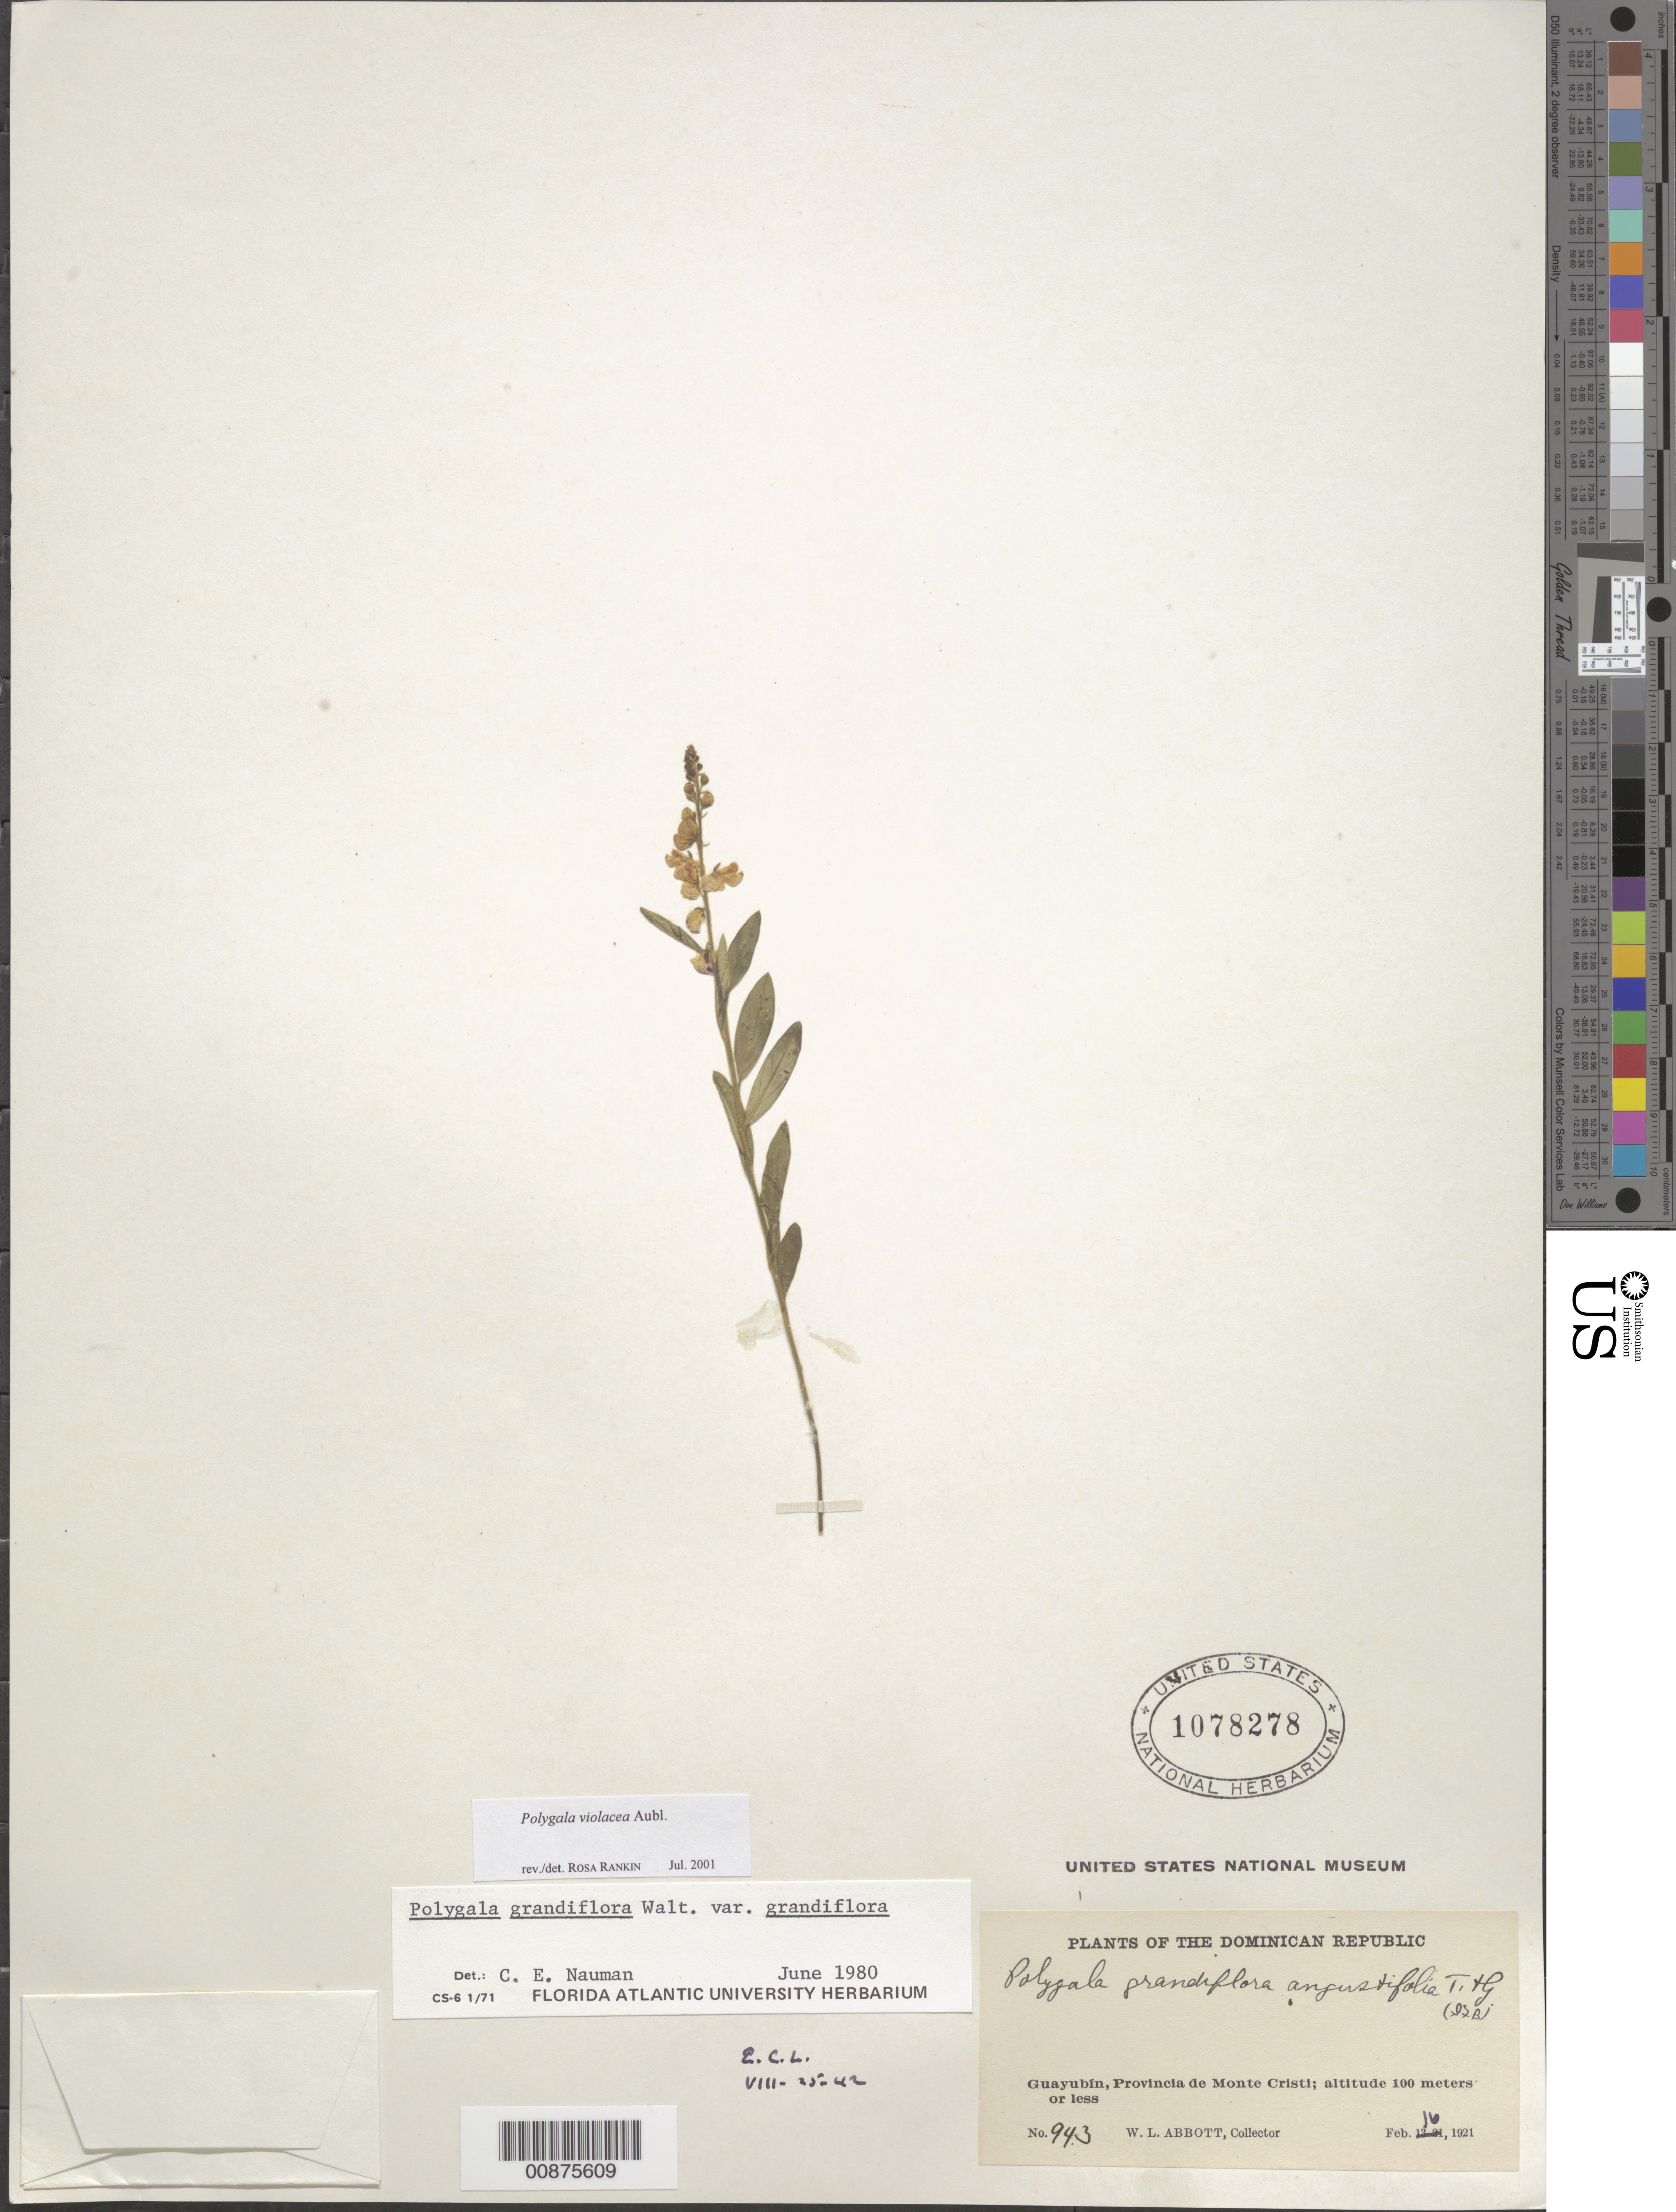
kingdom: Plantae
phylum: Tracheophyta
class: Magnoliopsida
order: Fabales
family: Polygalaceae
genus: Asemeia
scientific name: Asemeia violacea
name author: (Aubl.) J.F.B. Pastore & J.R. Abbott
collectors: W. L. Abbott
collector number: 943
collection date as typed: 16 Feb 1921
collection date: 1921-02-16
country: Dominican Republic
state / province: Monte Cristi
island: Hispaniola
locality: Guayubín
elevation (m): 100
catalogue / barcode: US 1078278